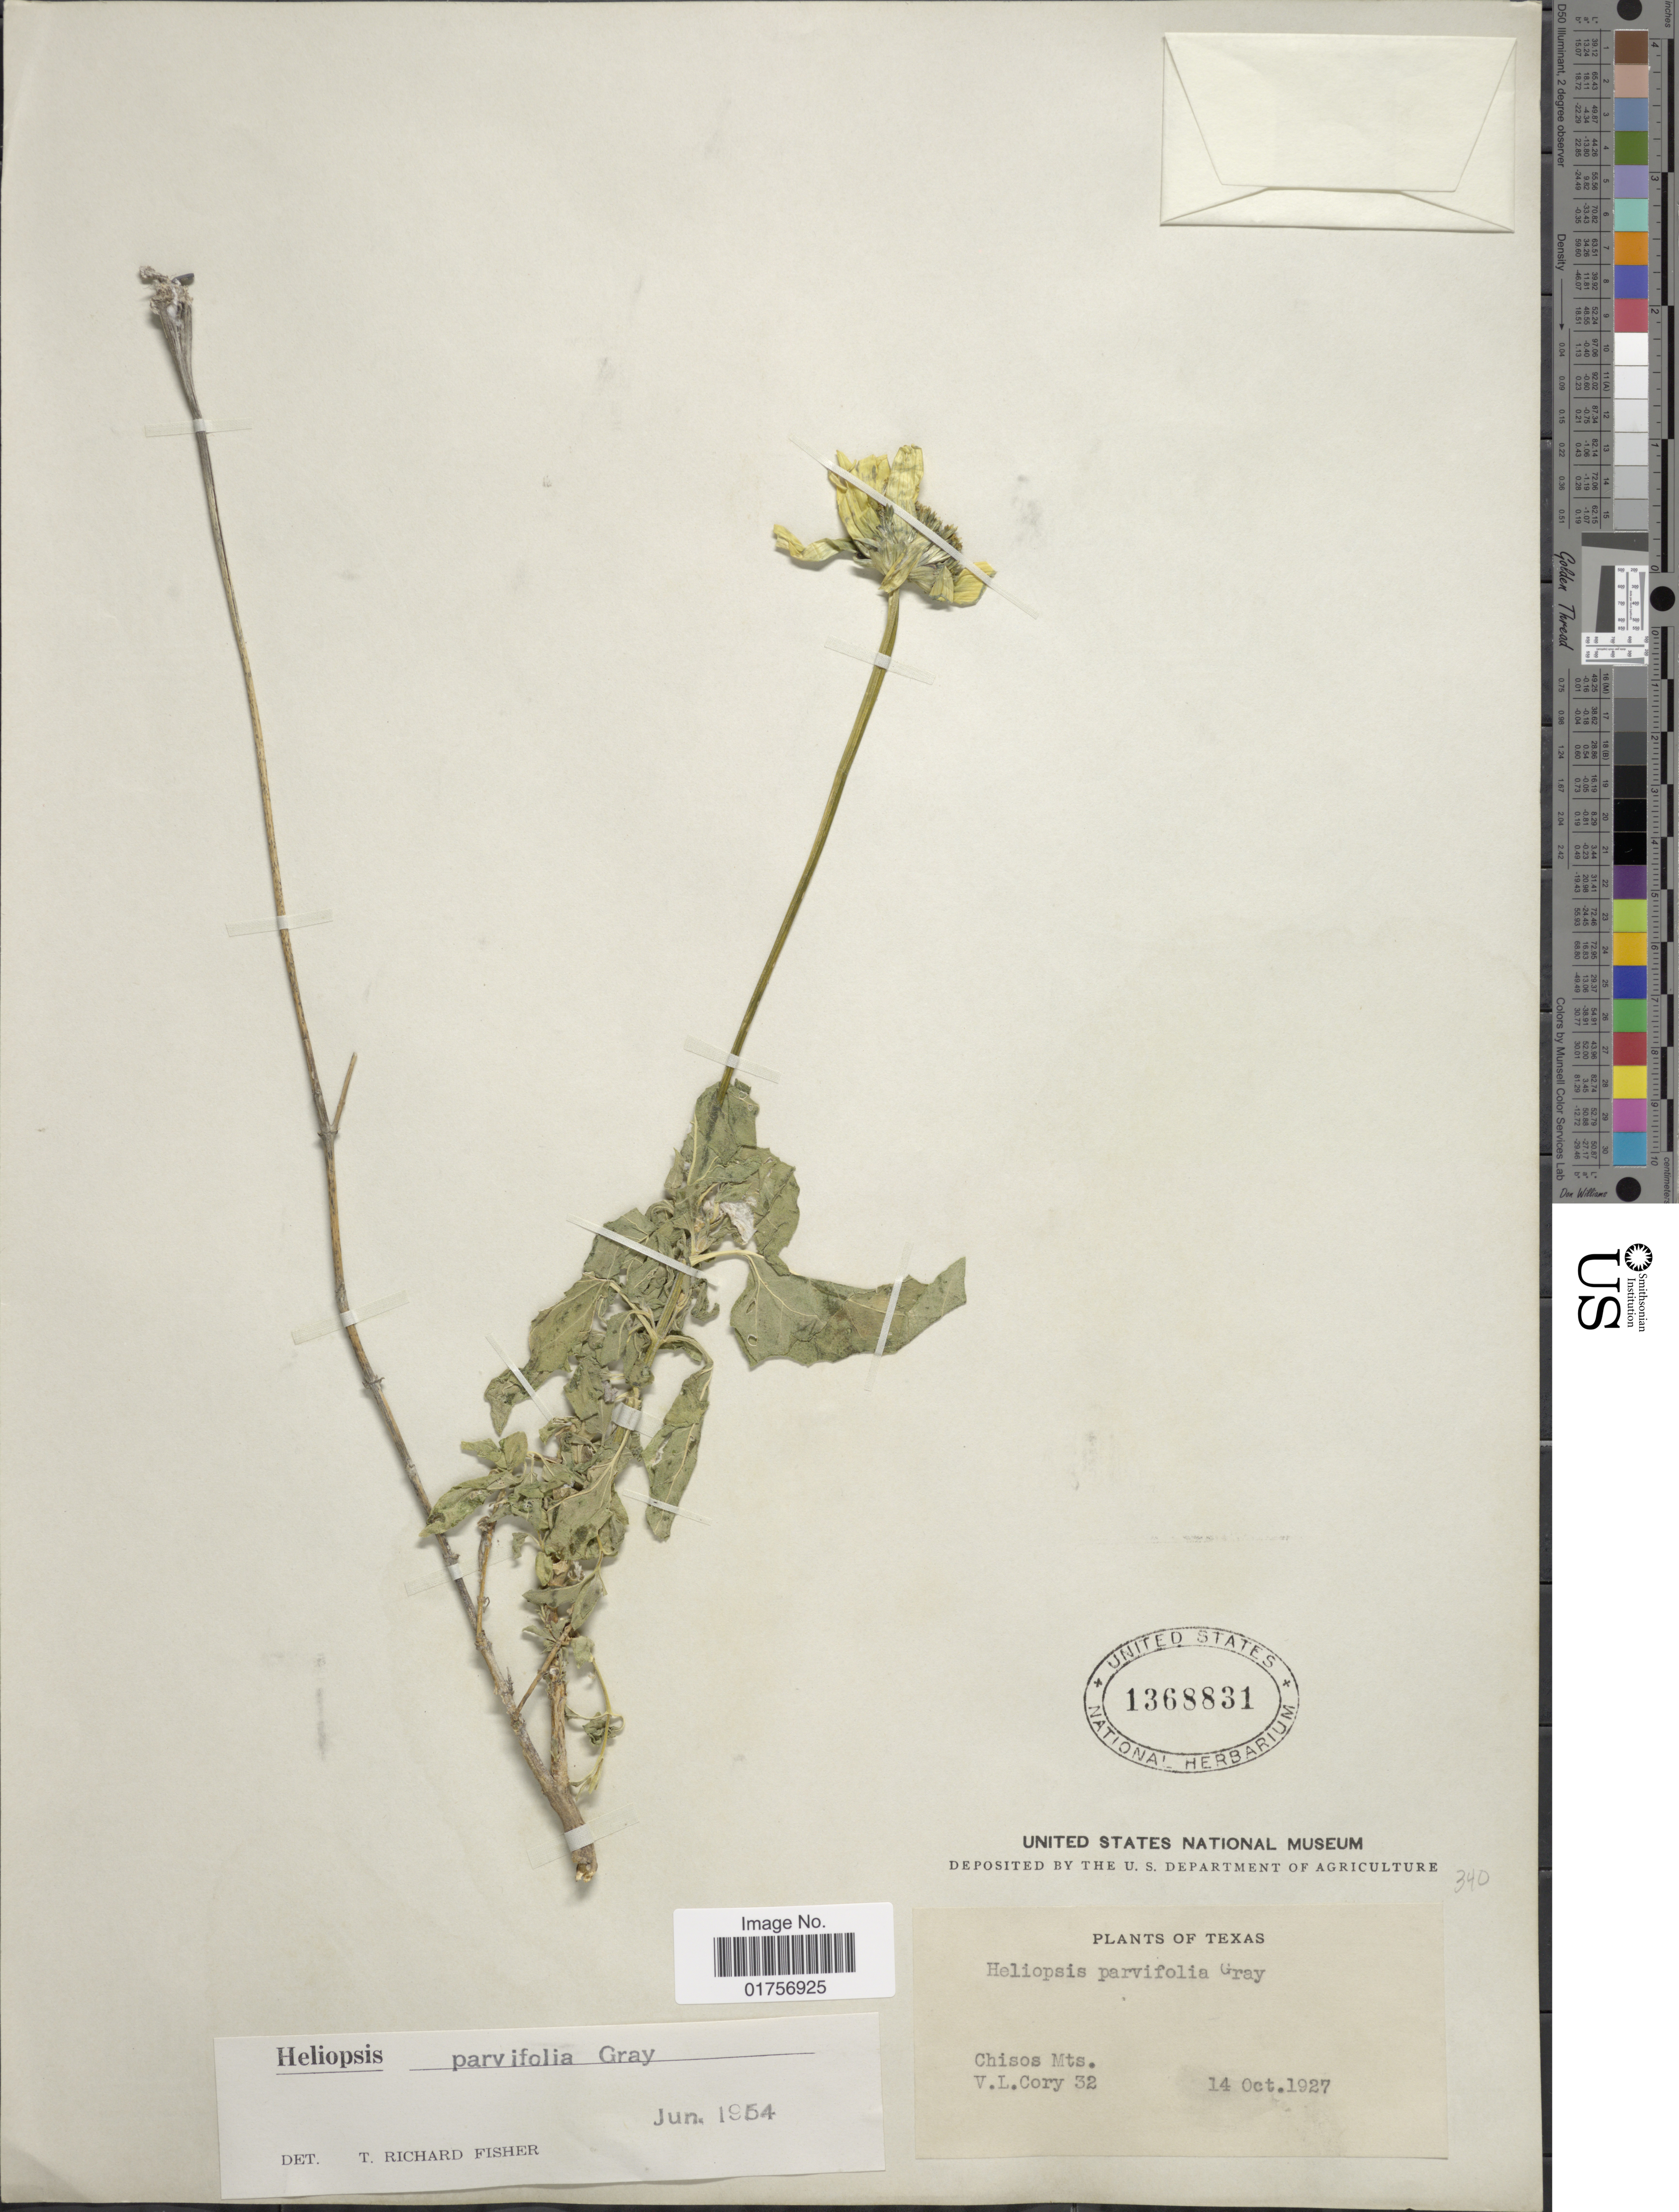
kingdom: Plantae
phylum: Tracheophyta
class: Magnoliopsida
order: Asterales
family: Asteraceae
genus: Heliopsis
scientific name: Heliopsis parvifolia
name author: A. Gray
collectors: V. Cory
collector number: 32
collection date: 1927-10-14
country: United States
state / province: Texas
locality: Chisos Mts.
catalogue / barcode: US 1368831